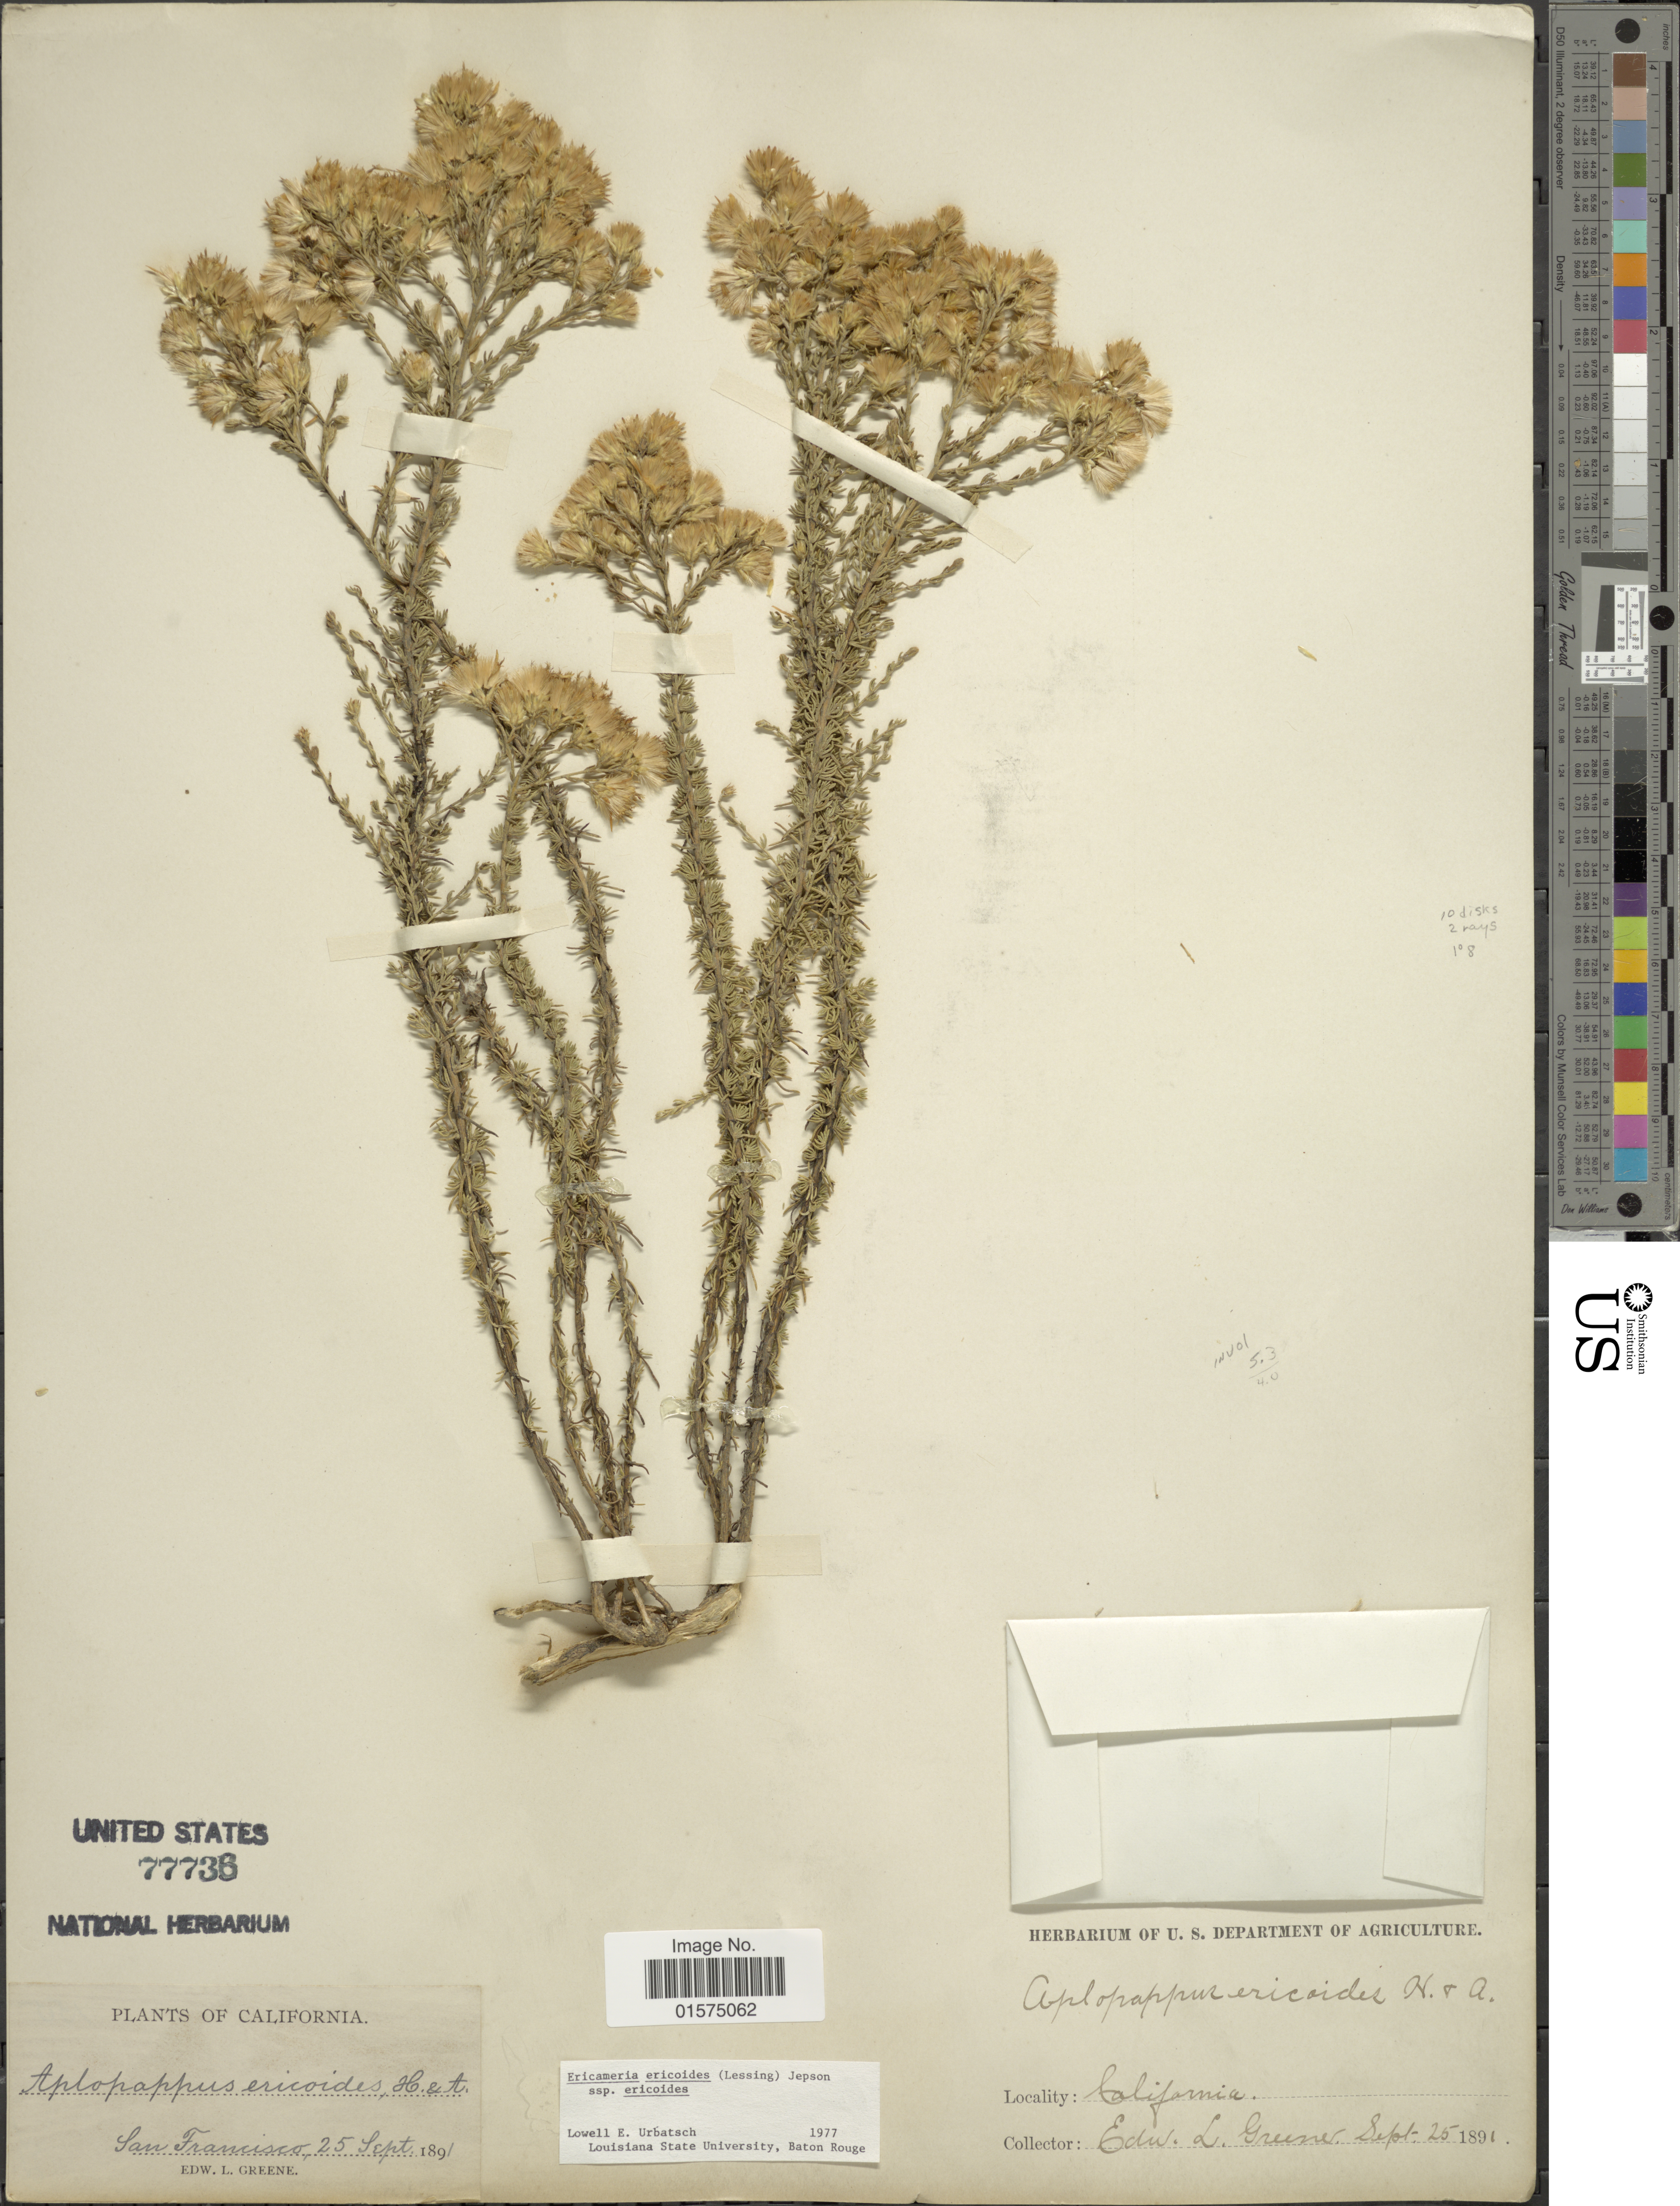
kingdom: Plantae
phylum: Tracheophyta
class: Magnoliopsida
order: Asterales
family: Asteraceae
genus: Ericameria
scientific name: Ericameria ericoides subsp. ericoides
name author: (Less.) Nutt. ex Jeps.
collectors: E. L. Greene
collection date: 1891-09-25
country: United States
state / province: California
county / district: San Francisco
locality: San Francisco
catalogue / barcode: US 77736